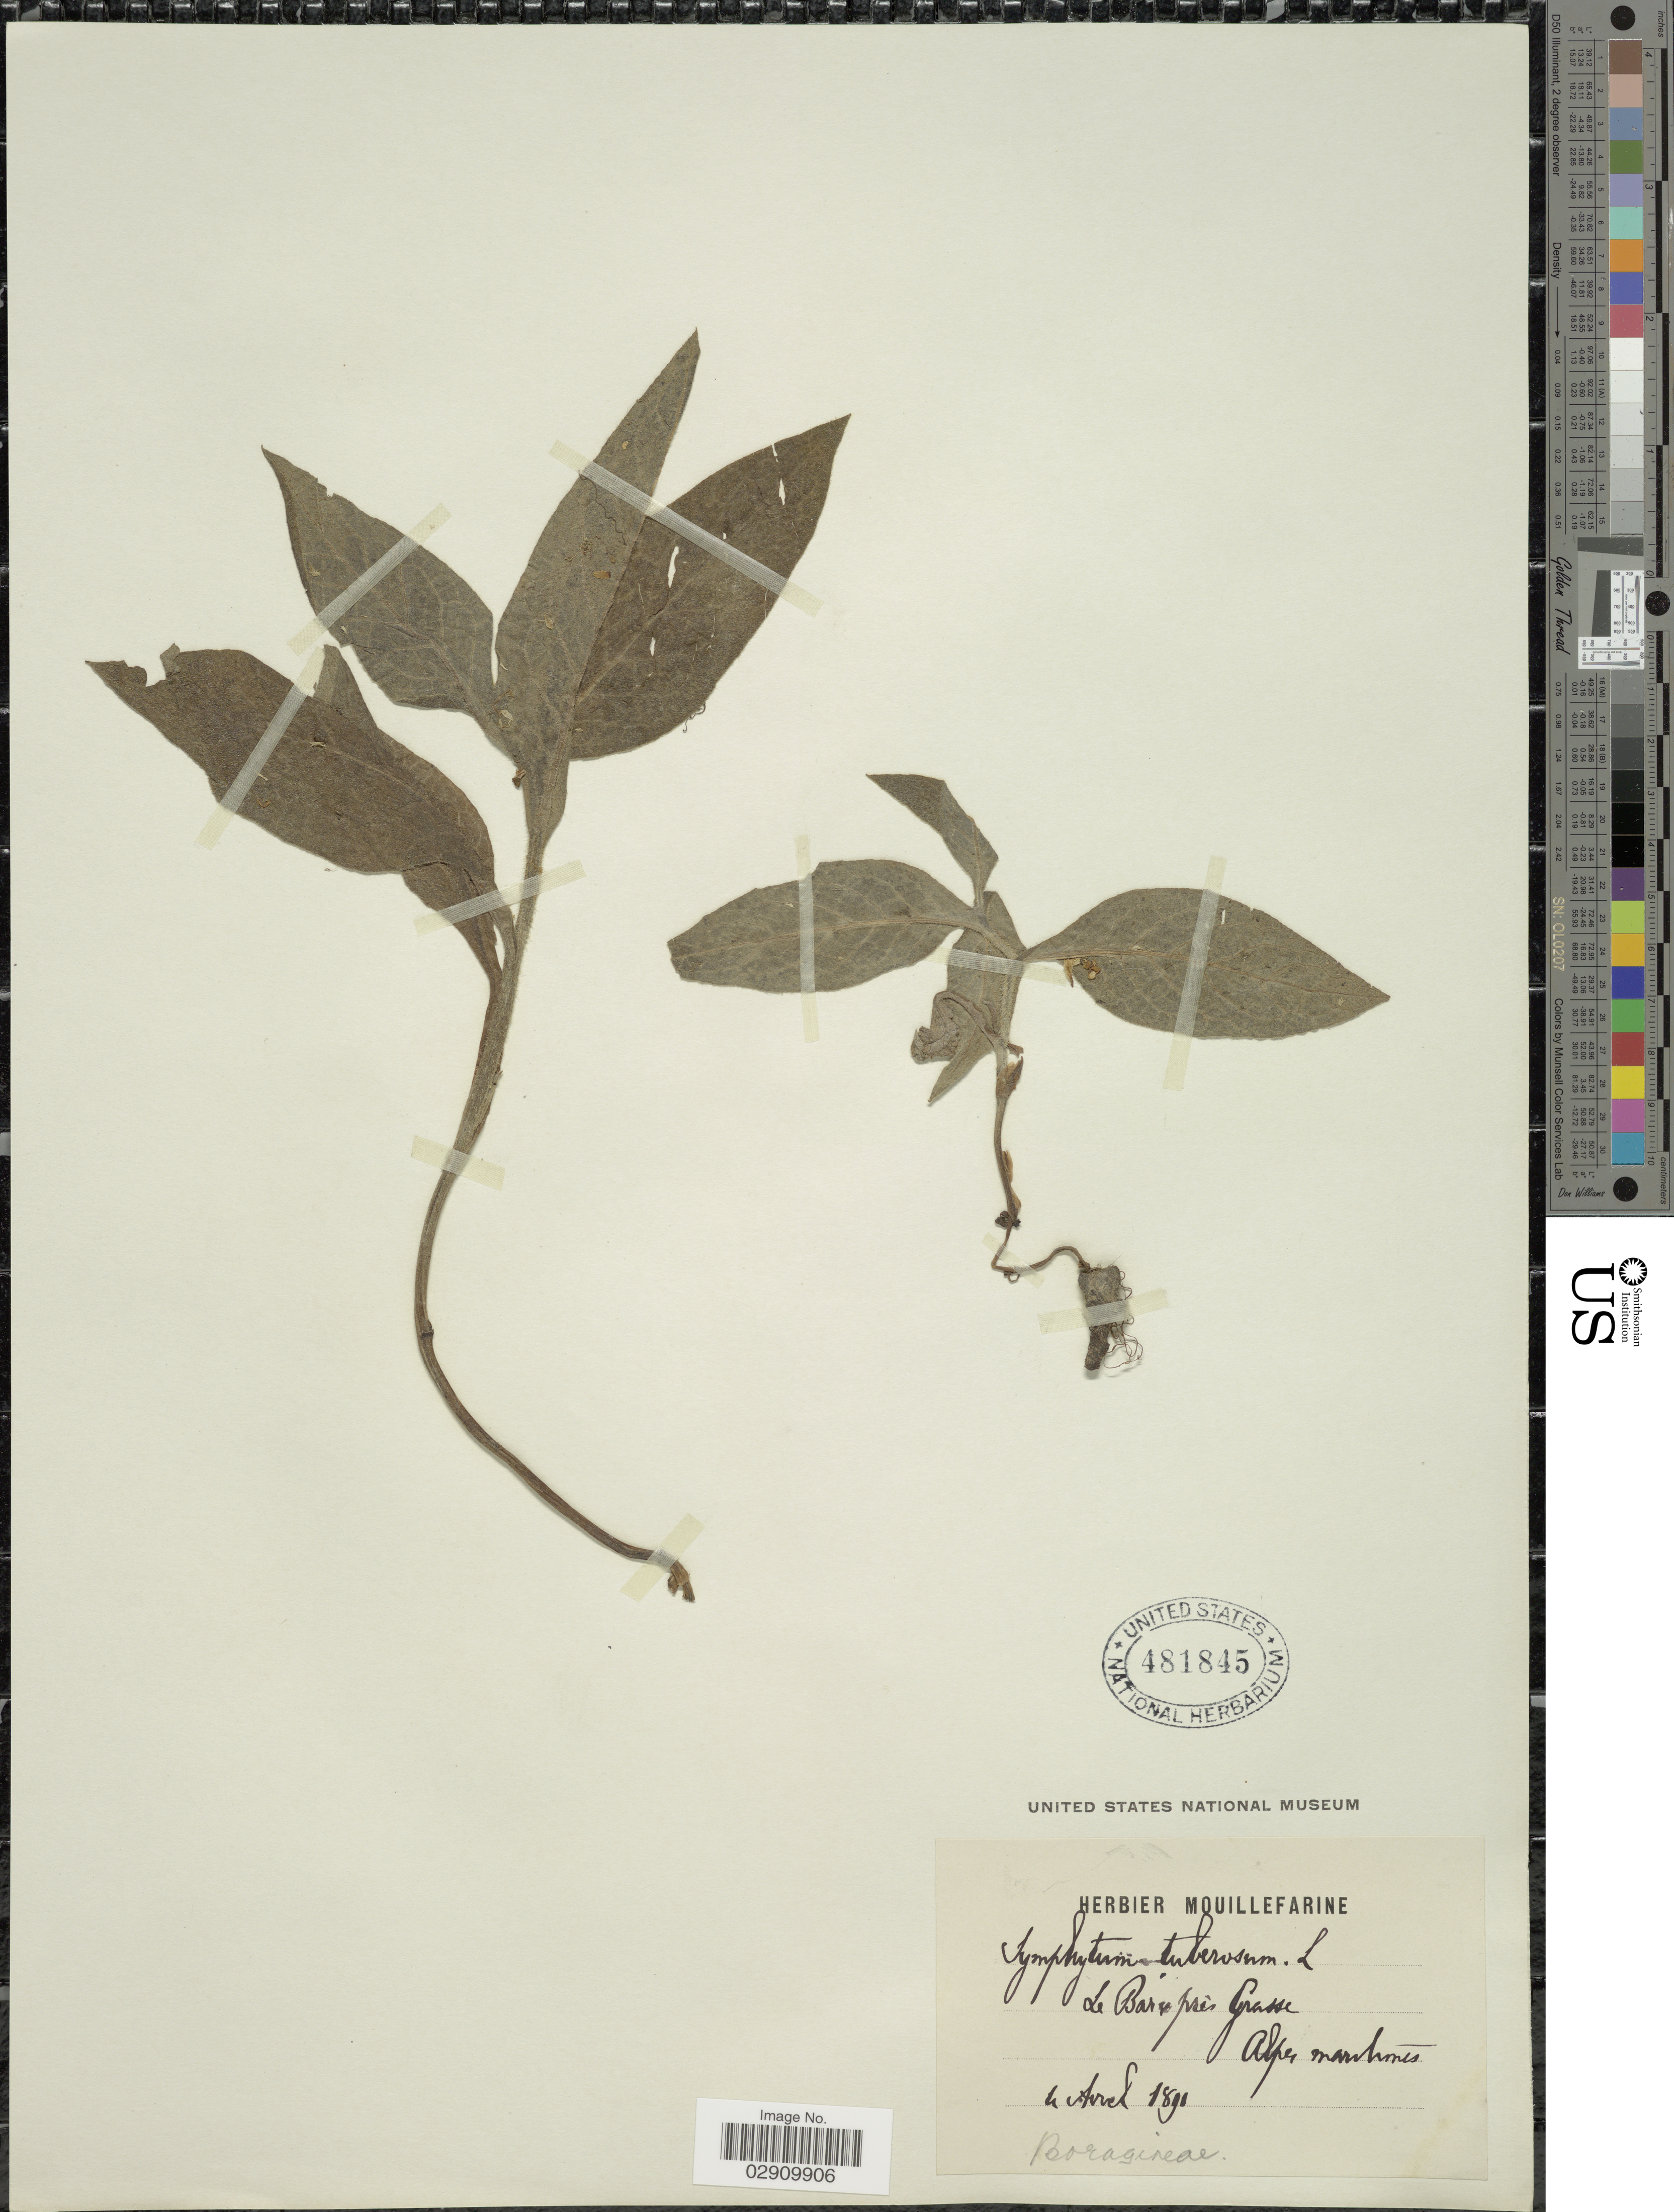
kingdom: Plantae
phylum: Tracheophyta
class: Magnoliopsida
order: Boraginales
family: Boraginaceae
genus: Symphytum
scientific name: Symphytum tuberosum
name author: L.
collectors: ex herb. Mouillefarine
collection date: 1891-04-04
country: France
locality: Le Bar prés Grasse, Alpes maritimes.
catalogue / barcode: US 481845